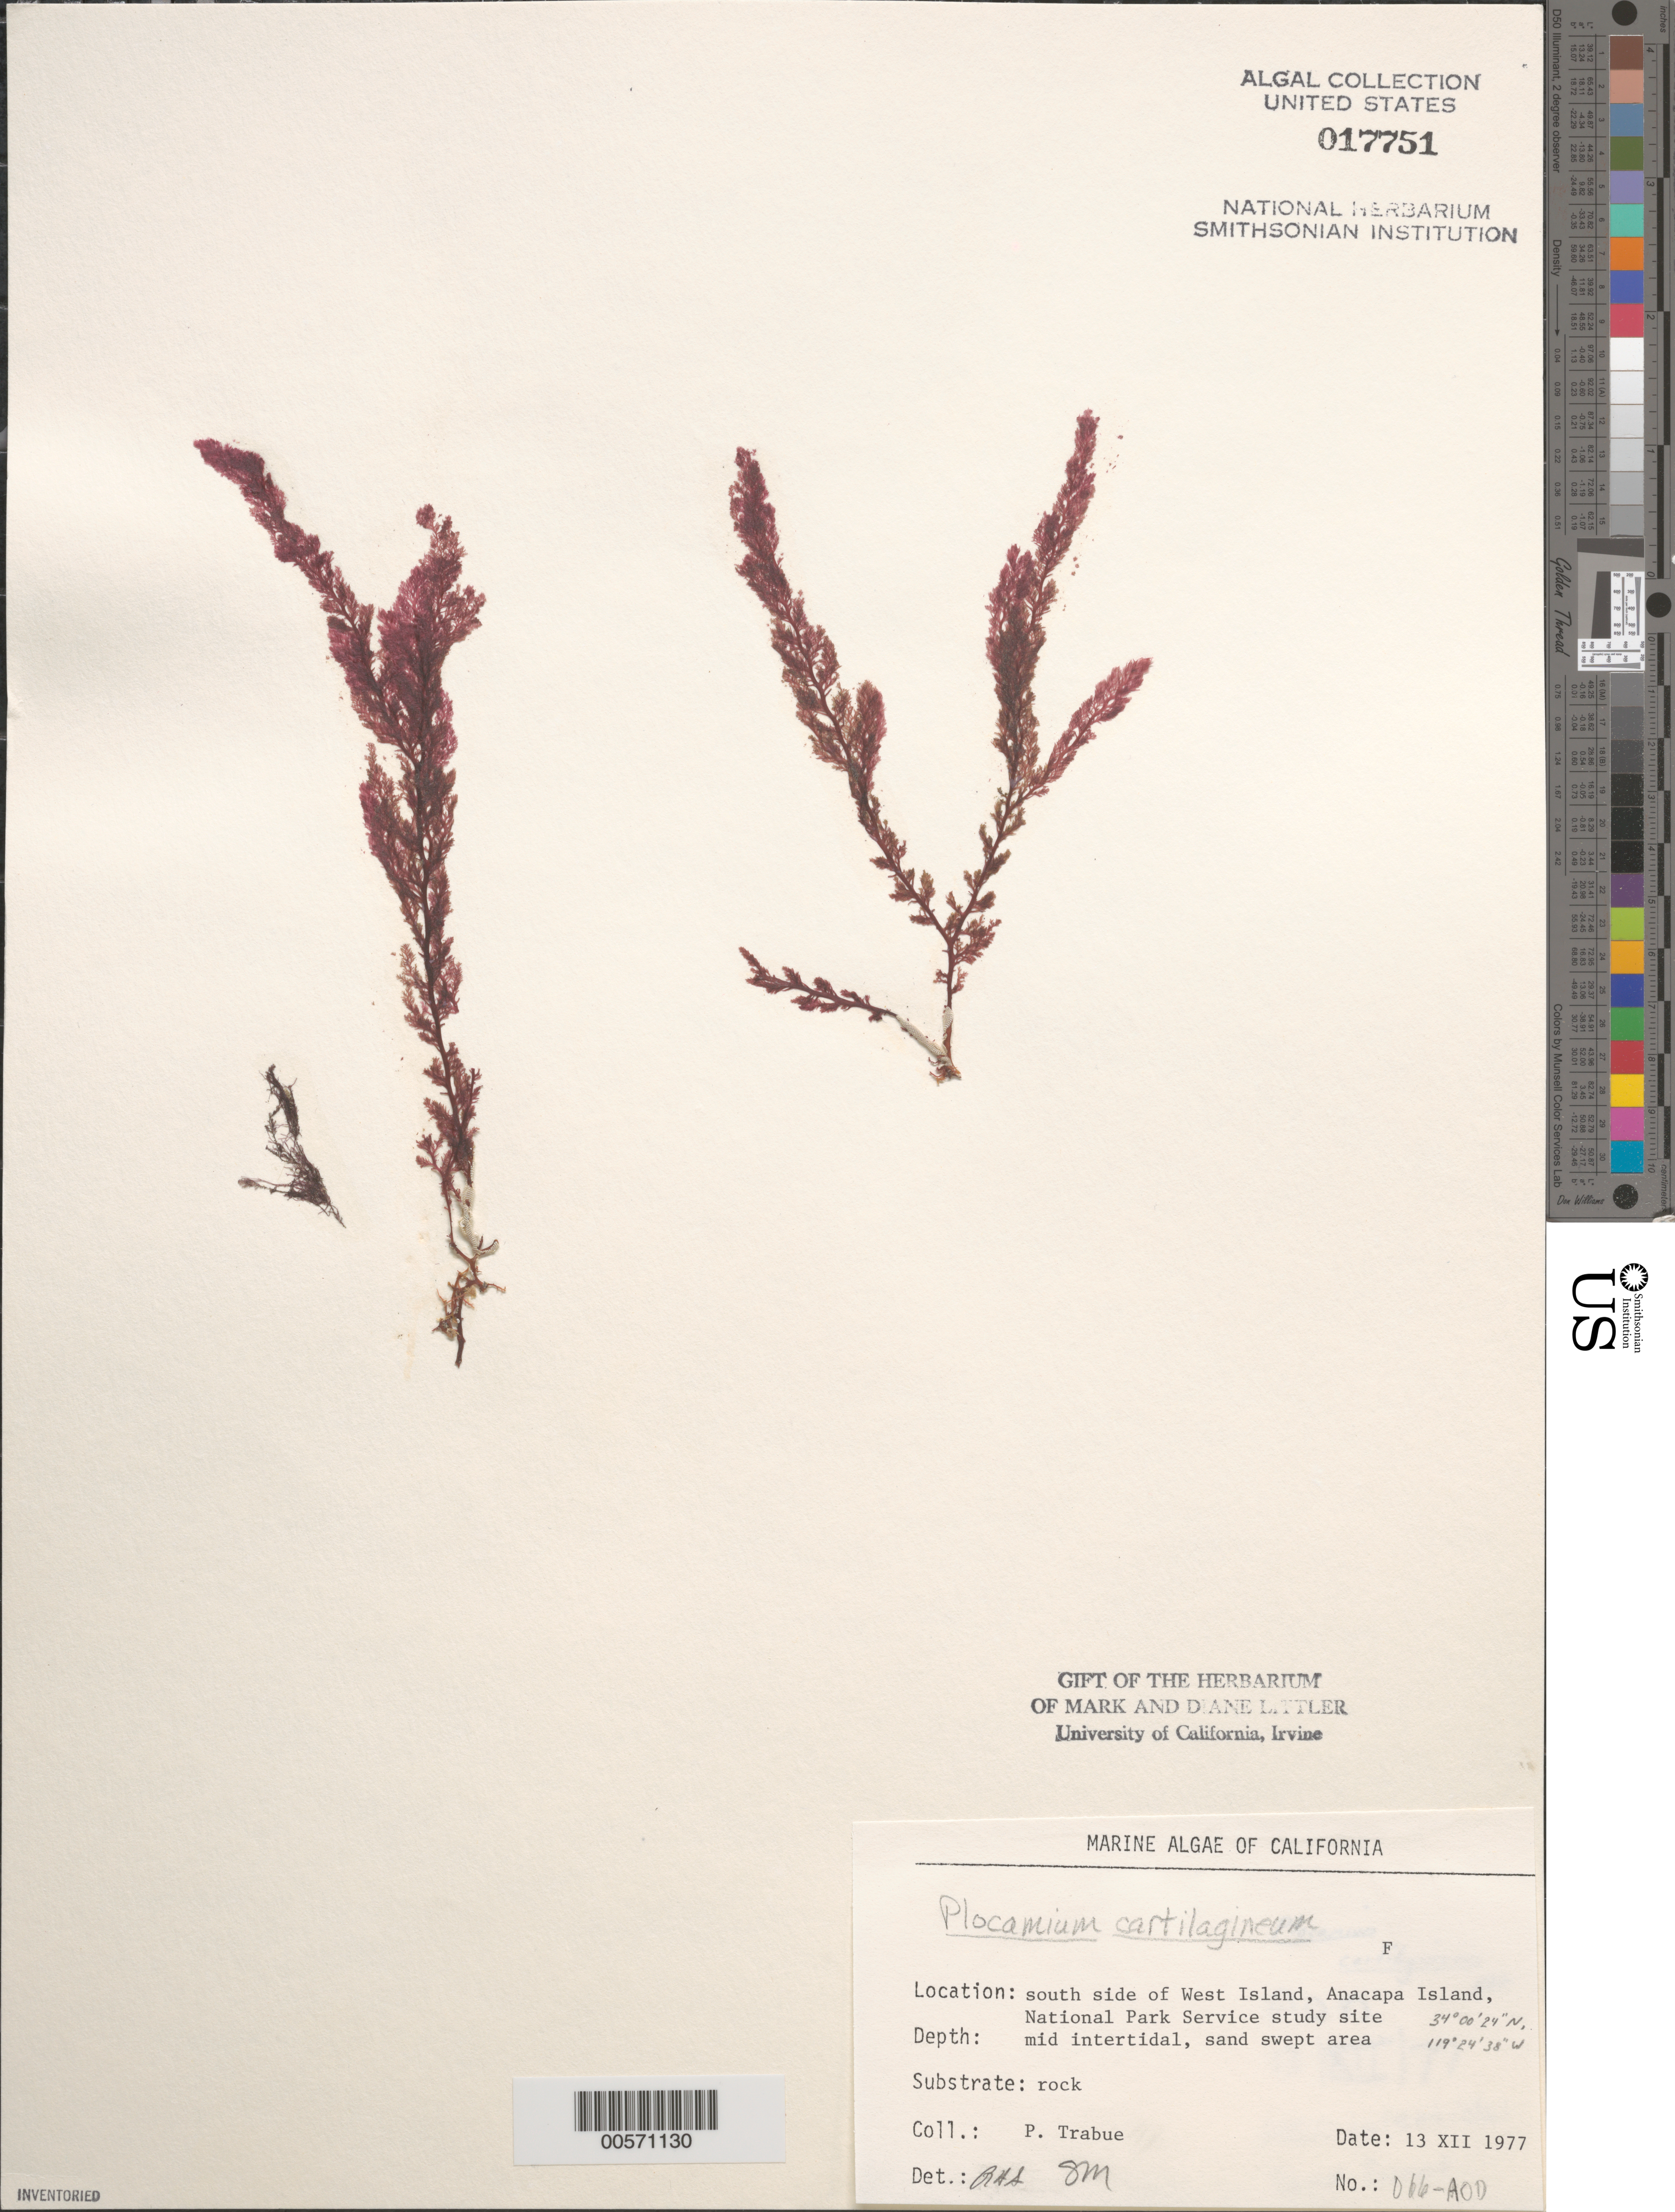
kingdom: Plantae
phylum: Rhodophyta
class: Florideophyceae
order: Plocamiales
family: Plocamiaceae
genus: Plocamium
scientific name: Plocamium cartilagineum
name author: (L.) P.S. Dixon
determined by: Sims, Robert H.; Murray, S. N.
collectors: P. J. Trabue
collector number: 066-AOD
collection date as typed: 13 Dec 1977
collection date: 1977-12-13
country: United States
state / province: California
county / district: Ventura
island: Anacapa Island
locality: South side of west island [National Park Service site]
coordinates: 34 00'24"N, 118 24'38"W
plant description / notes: BLM-SOCALBIGHT Rocky Intertidal Survey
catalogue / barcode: US 17751